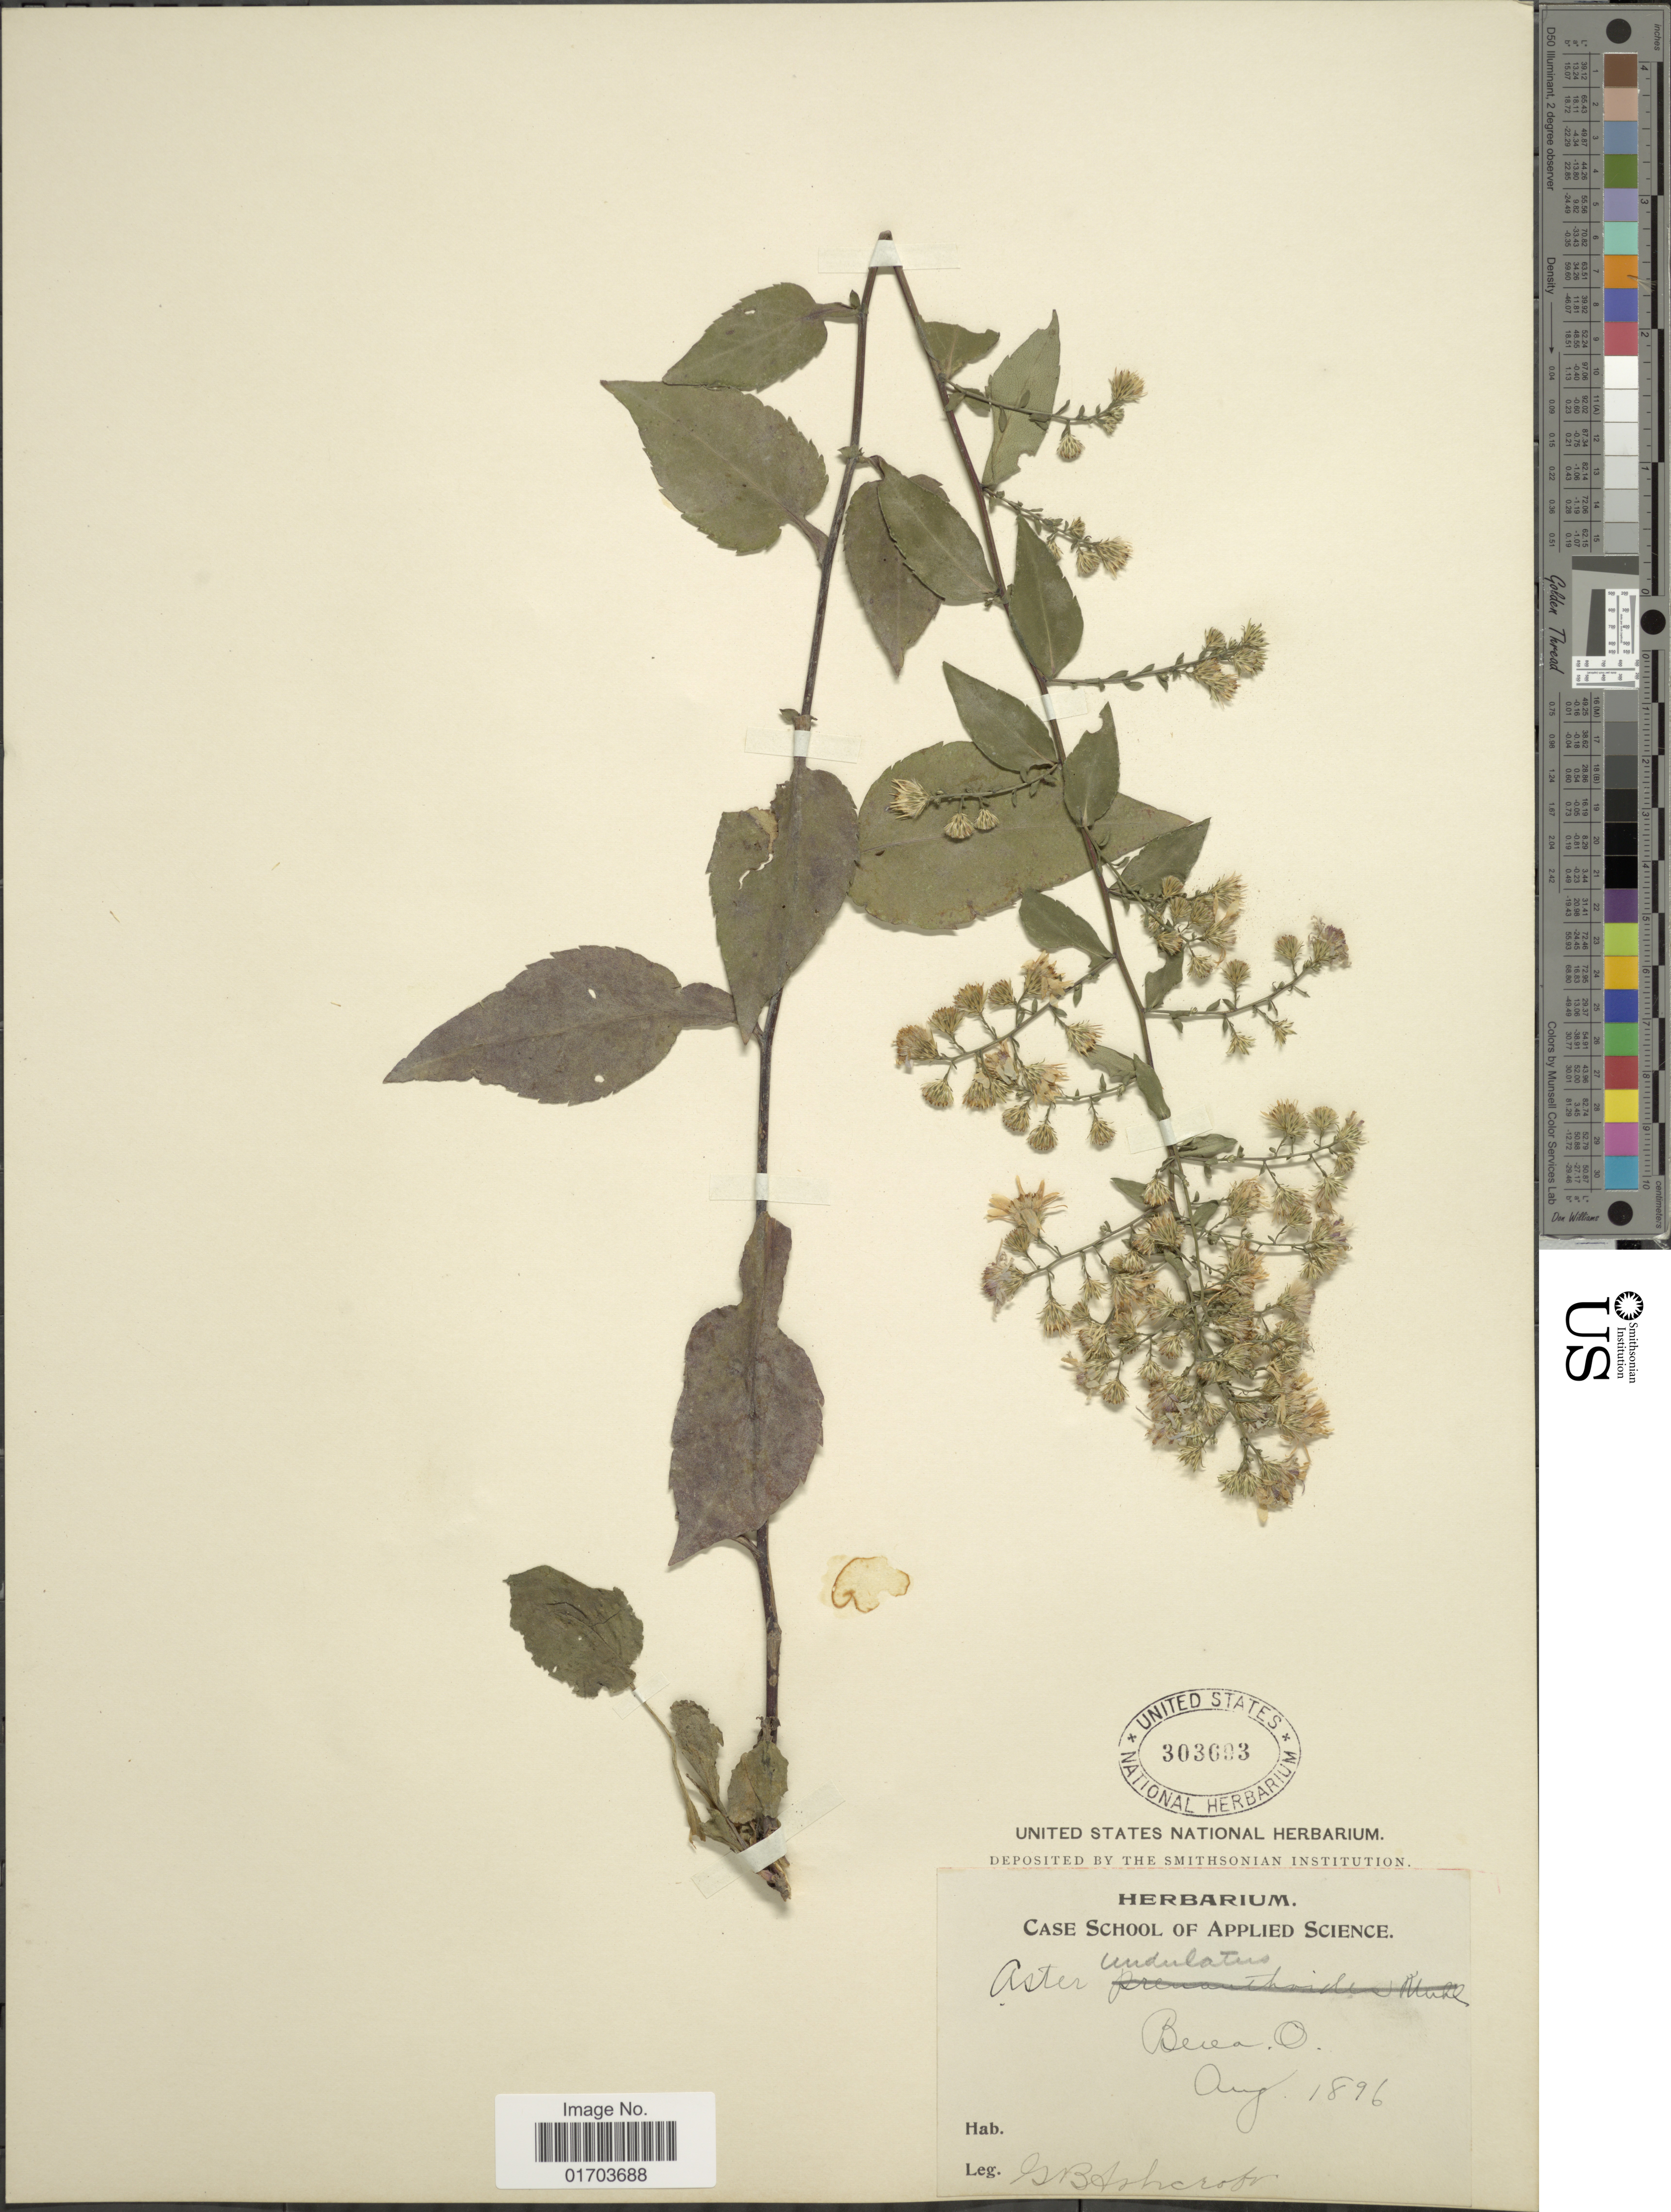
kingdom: Plantae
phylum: Tracheophyta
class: Magnoliopsida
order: Asterales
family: Asteraceae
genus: Symphyotrichum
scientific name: Symphyotrichum undulatum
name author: (L.) G.L. Nesom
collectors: G. Ashcroft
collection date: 1896-08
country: United States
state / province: Ohio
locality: Berea, O.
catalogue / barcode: US 303693